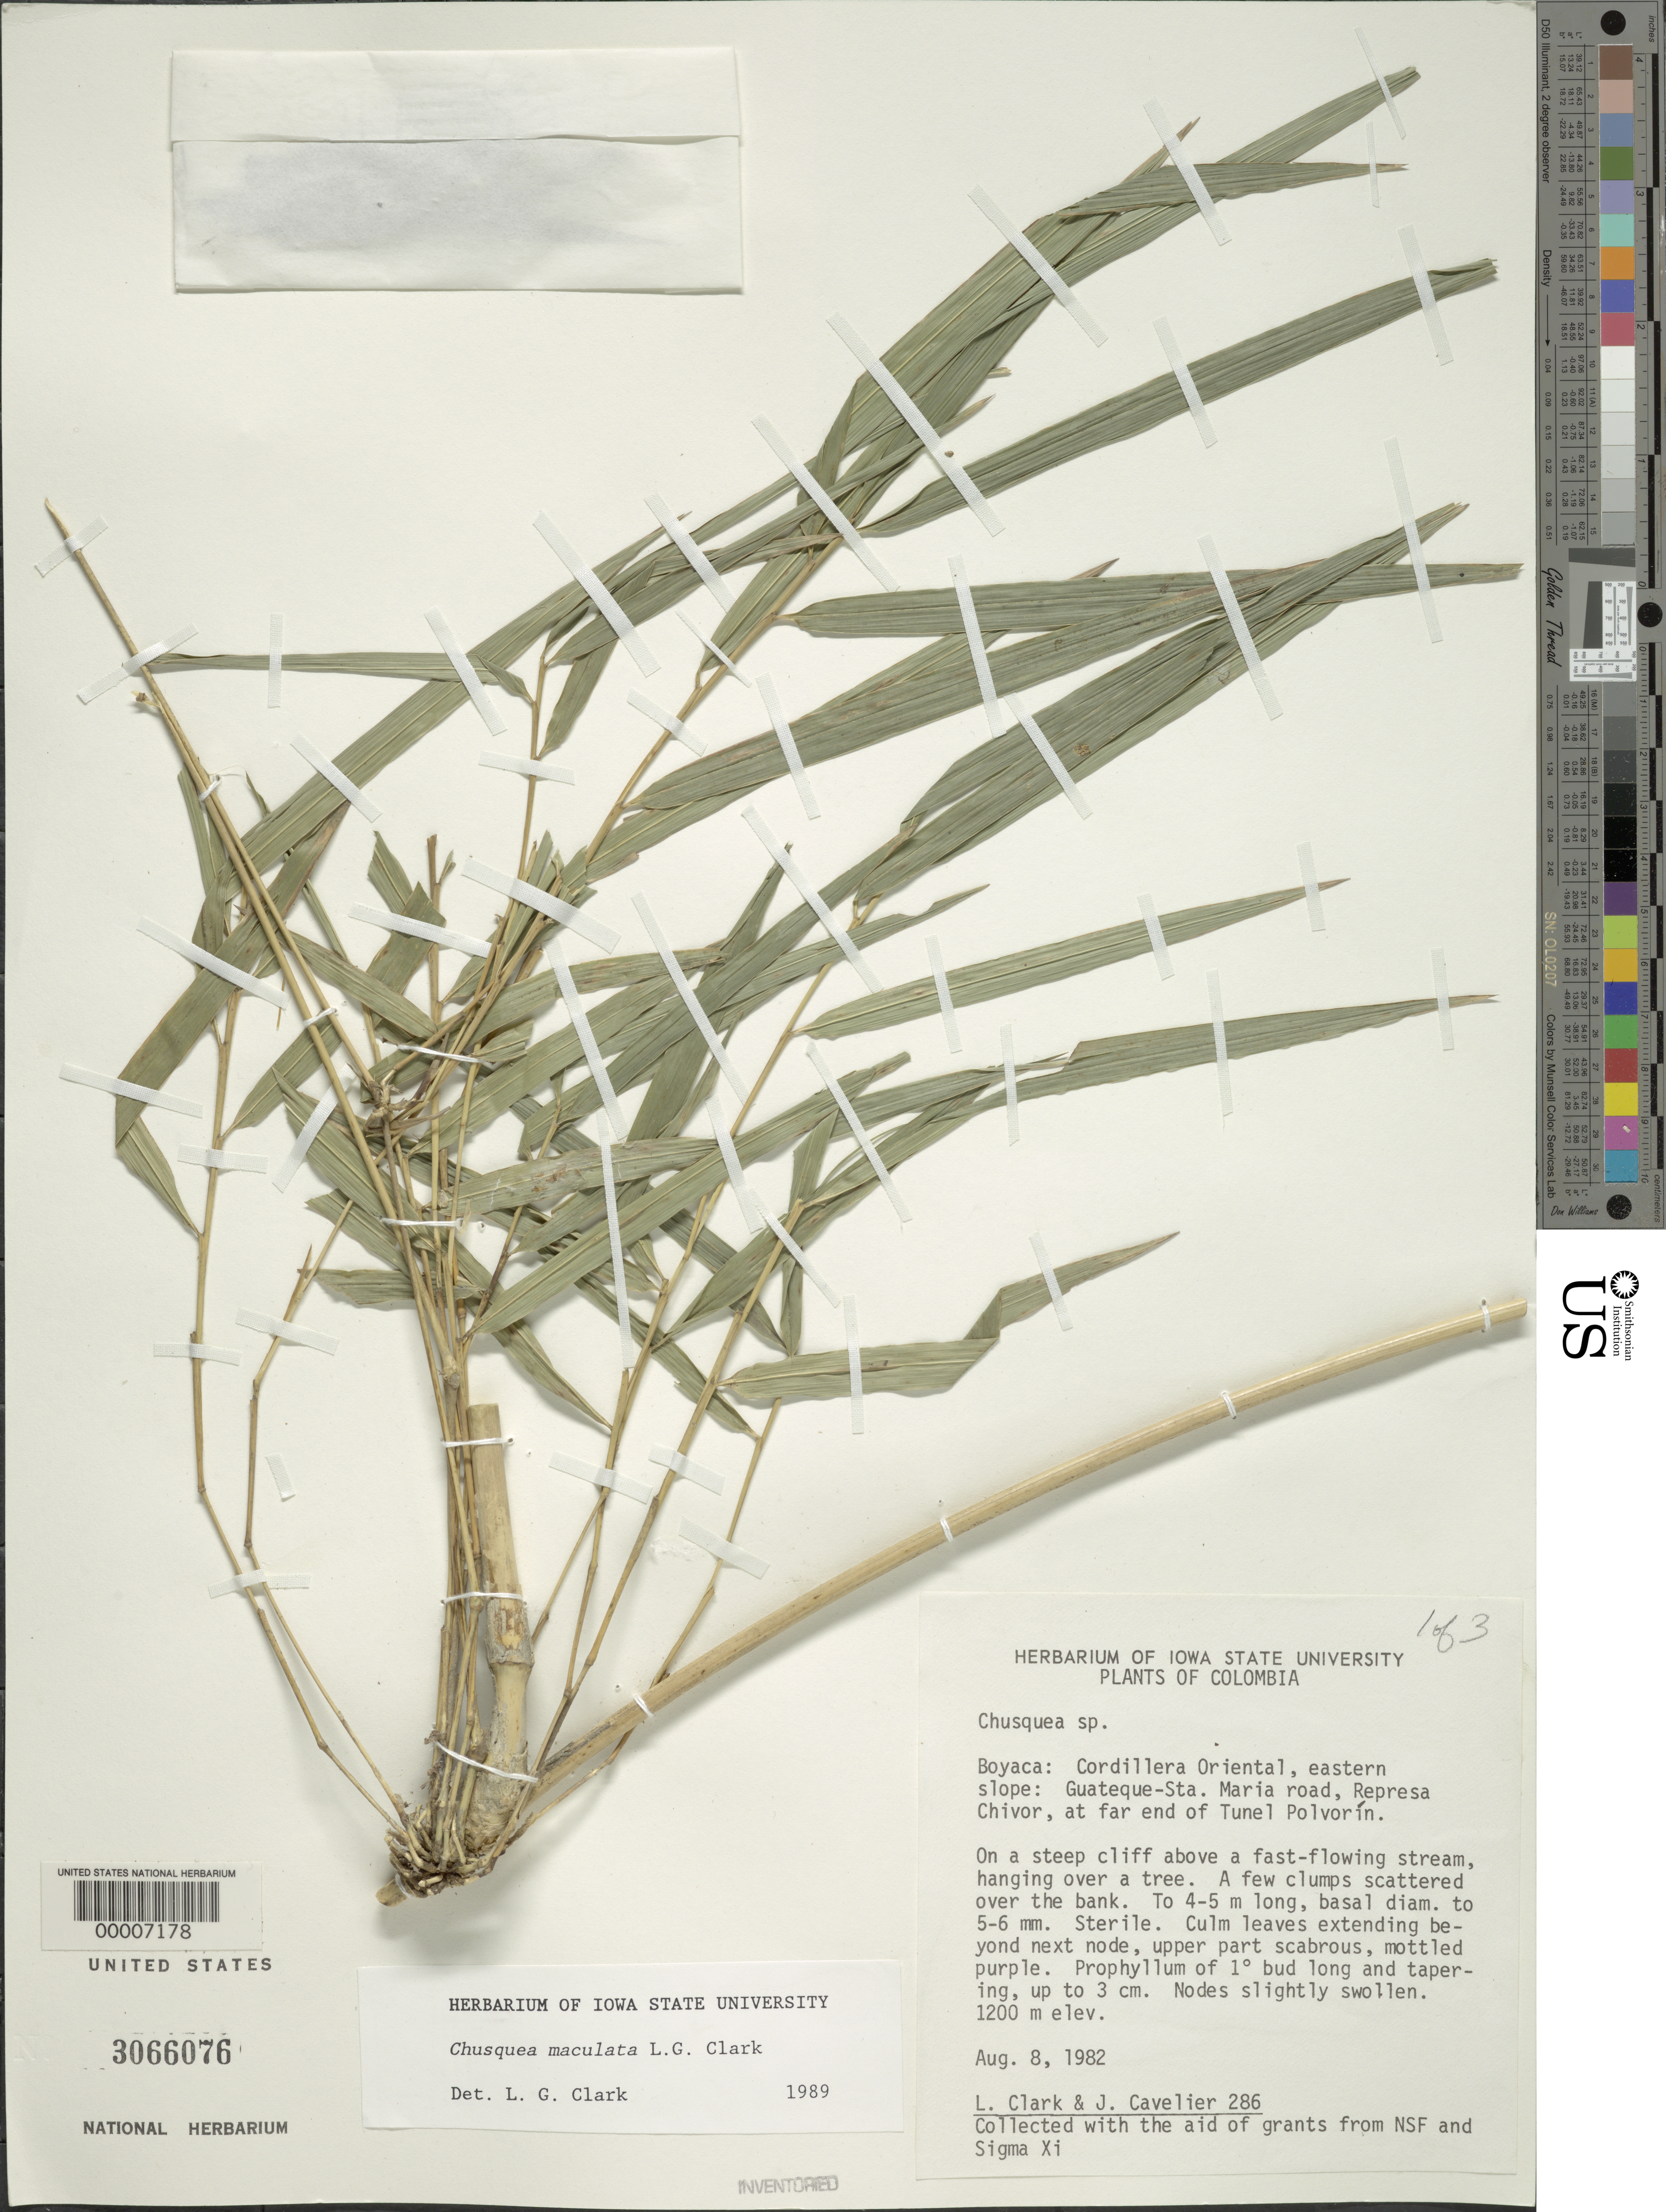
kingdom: Plantae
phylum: Tracheophyta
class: Liliopsida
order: Poales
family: Poaceae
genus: Chusquea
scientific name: Chusquea maculata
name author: L.G. Clark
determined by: Clark, Lynn G., (ISC), Iowa State University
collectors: L. G. Clark & J. Cavelier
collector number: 286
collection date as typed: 08 Aug 1982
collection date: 1982-08-08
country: Colombia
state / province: Boyacá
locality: Cordillera Oriental, Represa Chivor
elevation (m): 1200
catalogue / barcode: US 3066076